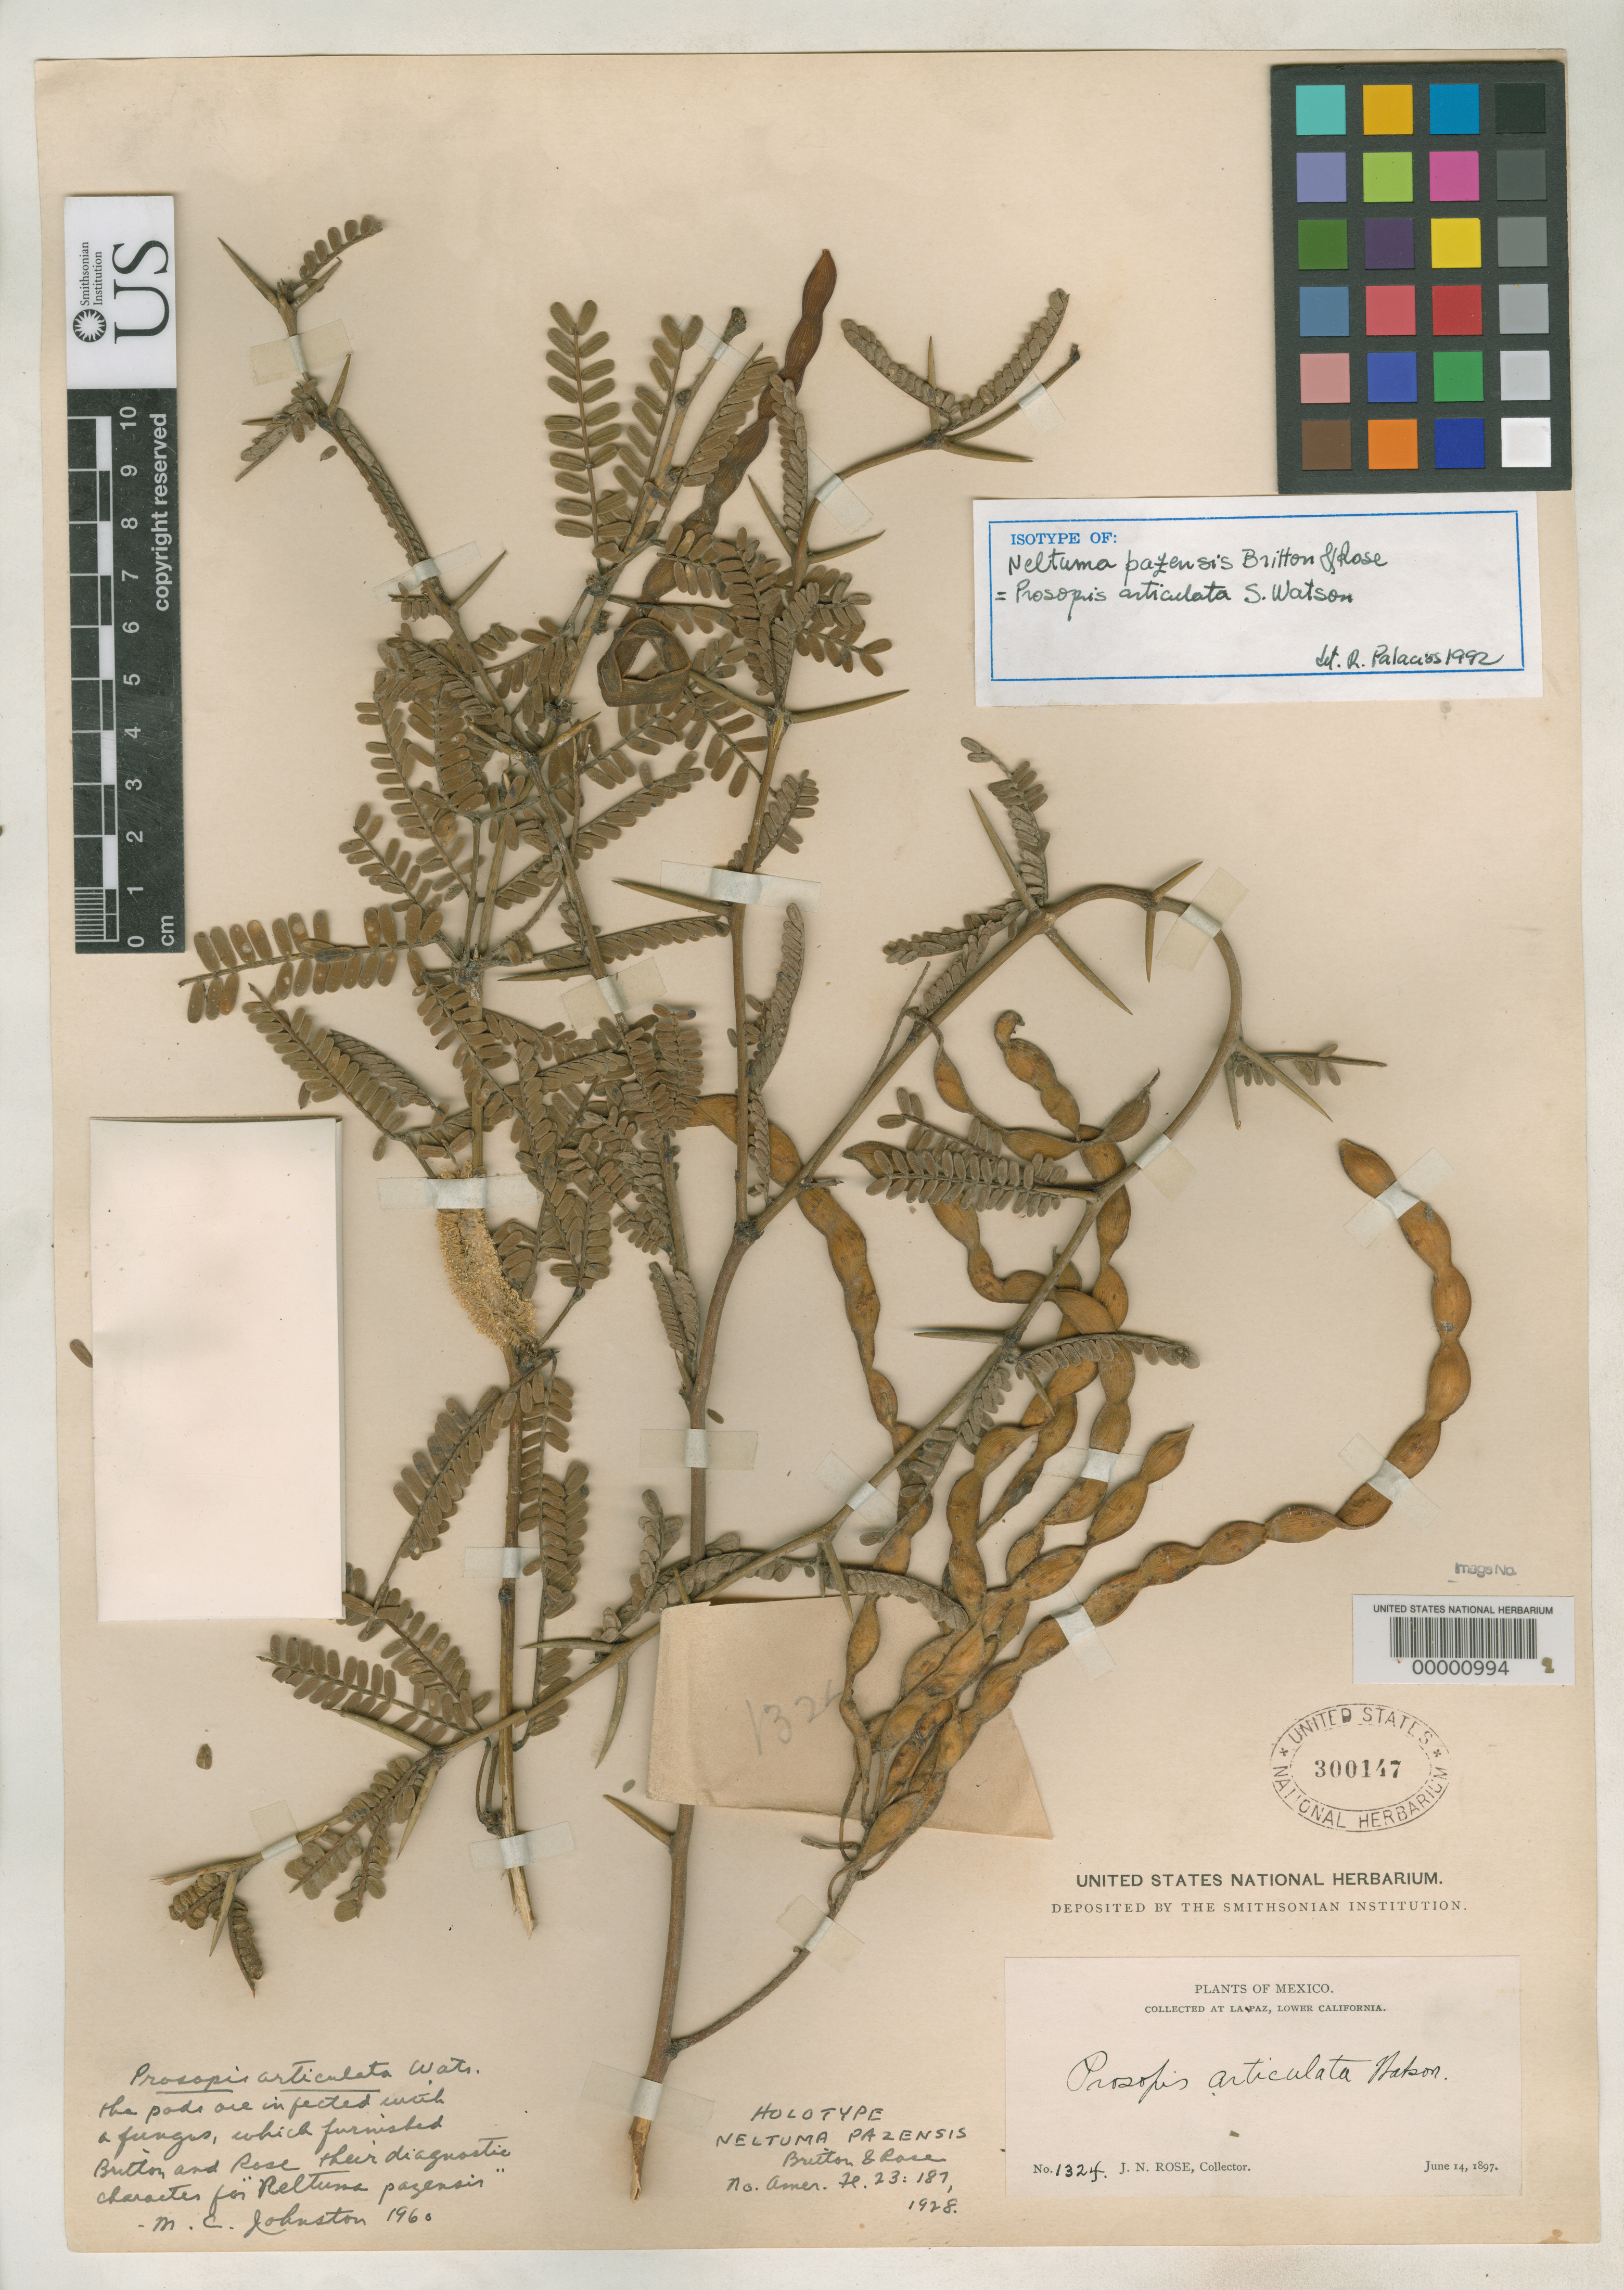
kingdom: Plantae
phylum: Tracheophyta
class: Magnoliopsida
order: Fabales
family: Fabaceae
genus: Neltuma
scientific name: Neltuma pazensis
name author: Britton & Rose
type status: Isotype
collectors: J. N. Rose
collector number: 1324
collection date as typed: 14 Jun 1897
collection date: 1897-06-14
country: Mexico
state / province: Baja California Norte / Baja California Sur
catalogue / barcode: US 300147